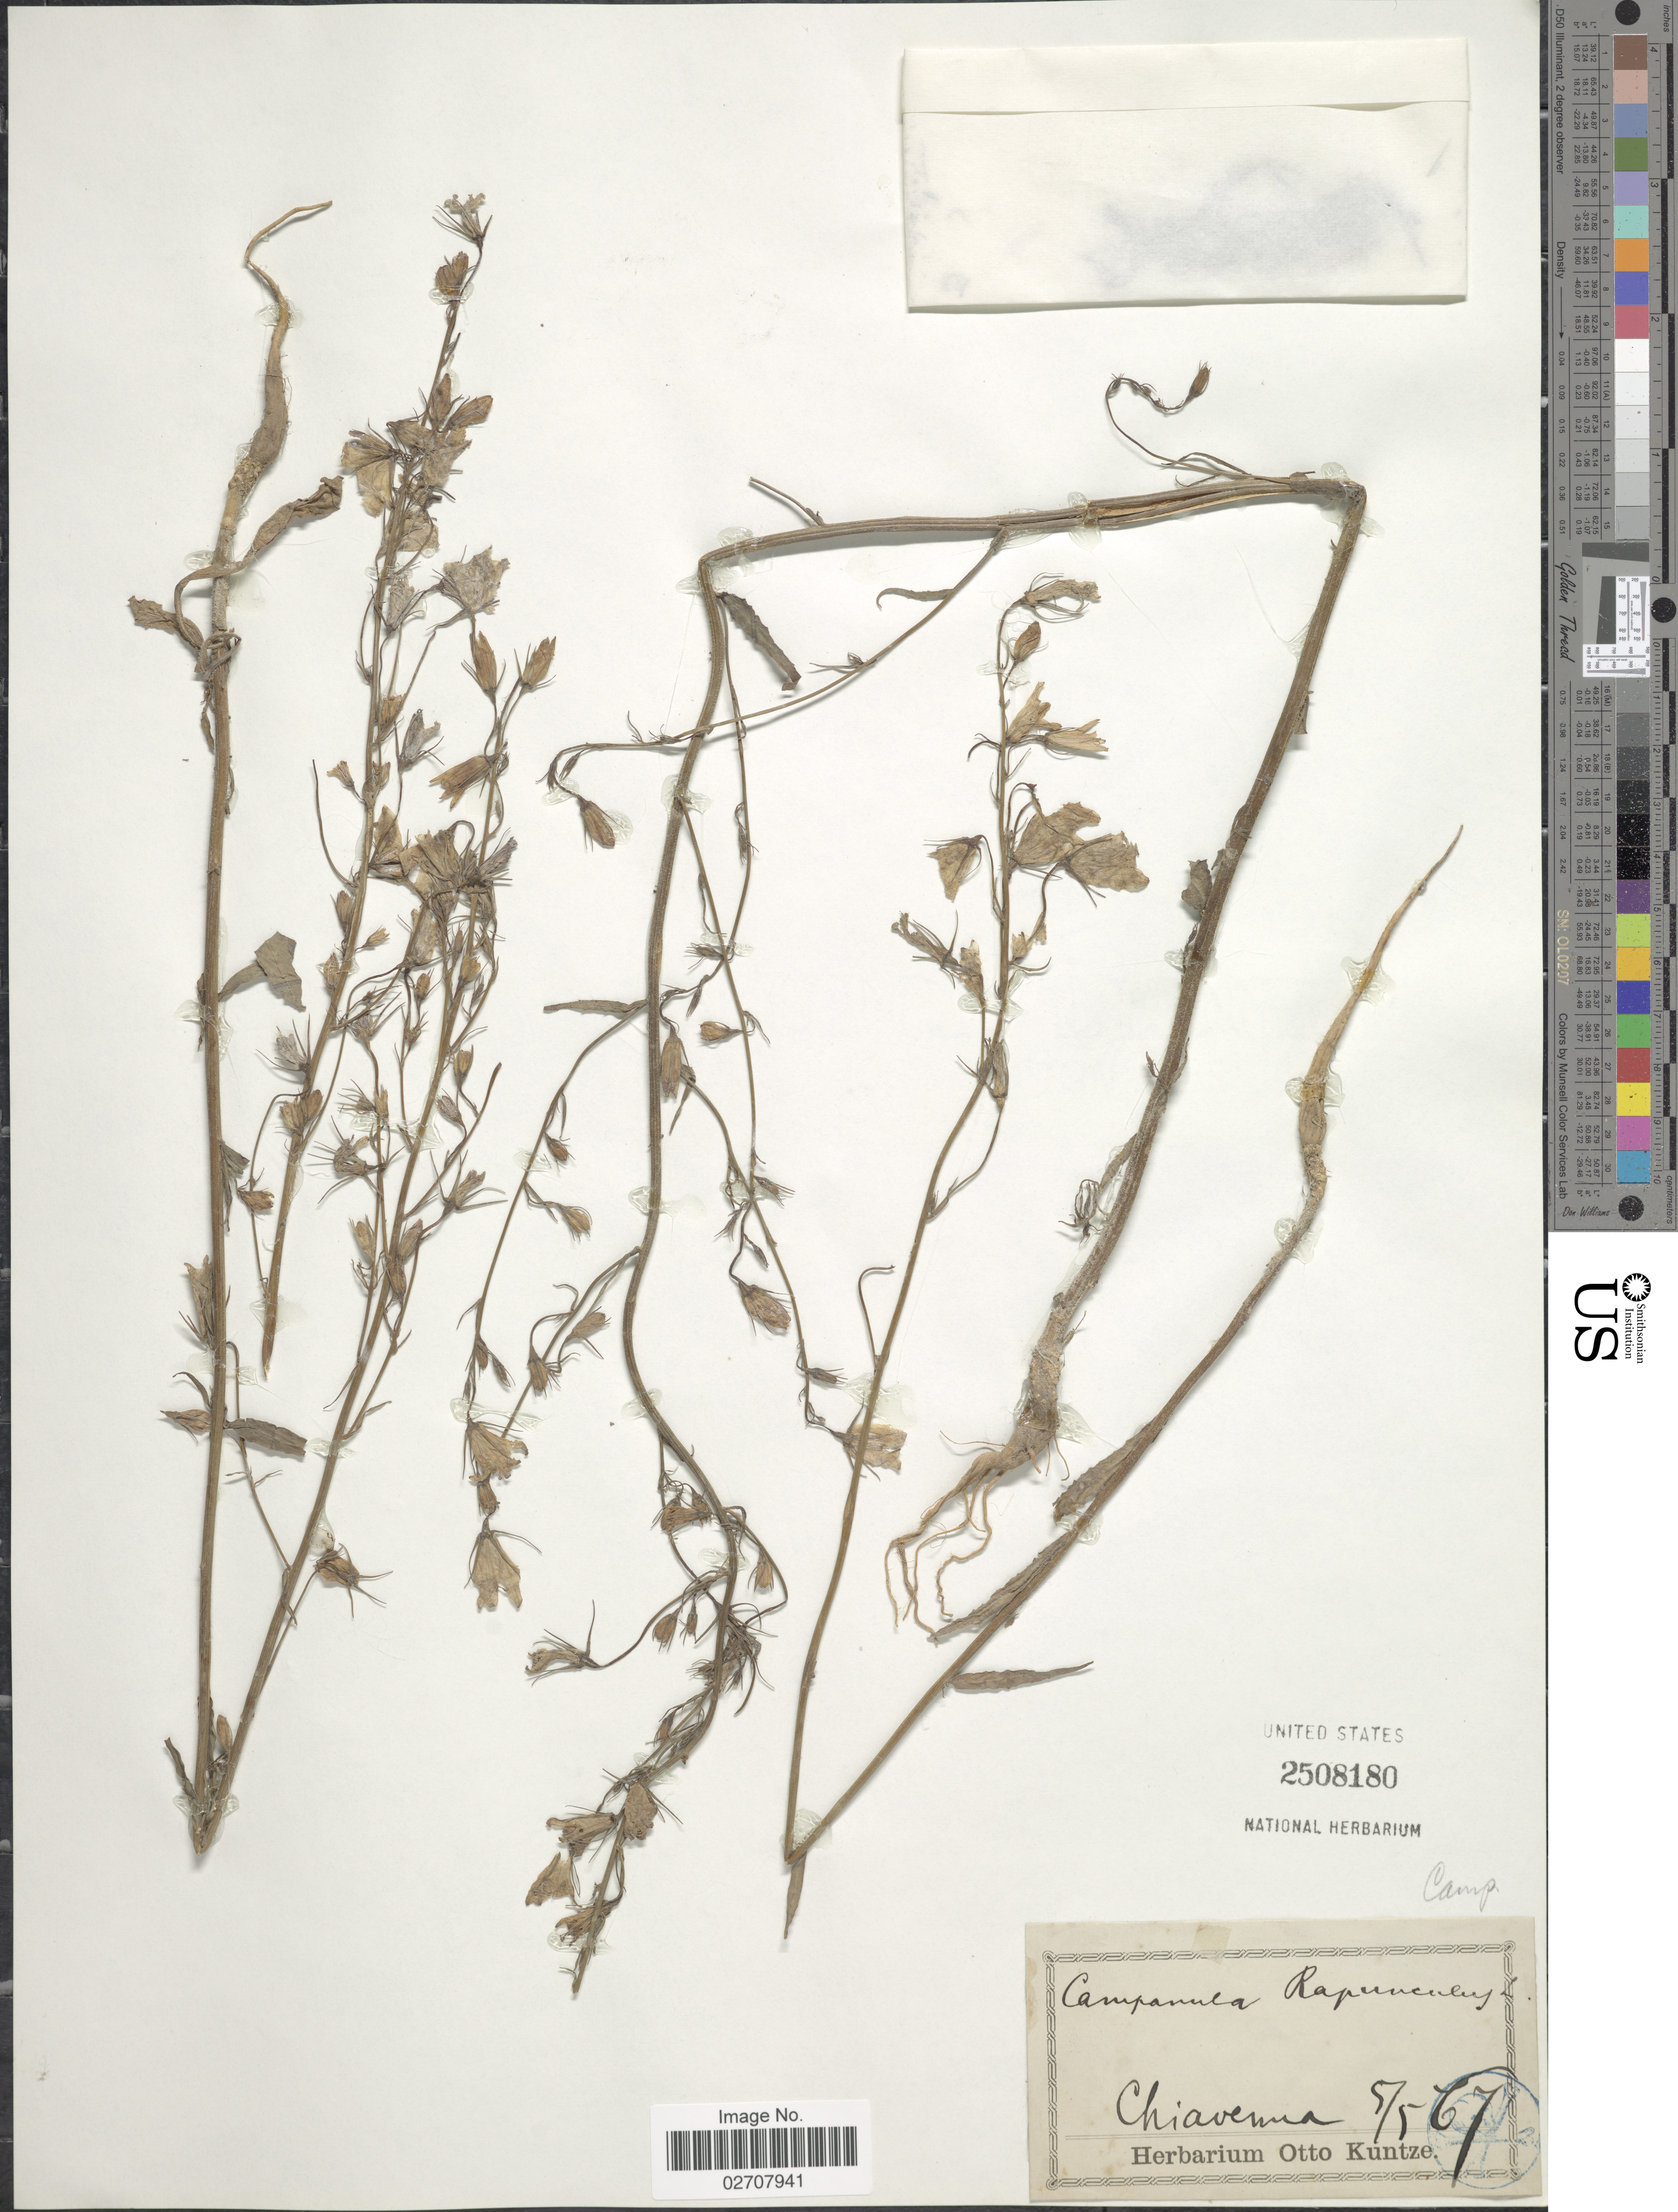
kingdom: Plantae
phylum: Tracheophyta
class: Magnoliopsida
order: Asterales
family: Campanulaceae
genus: Campanula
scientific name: Campanula rapunculus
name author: L.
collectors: ex herb. Otto Kuntze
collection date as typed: Transcribed d/m/y: 5/5/67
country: Italy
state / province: Lombardy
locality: Chiavenna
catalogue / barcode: US 2508180